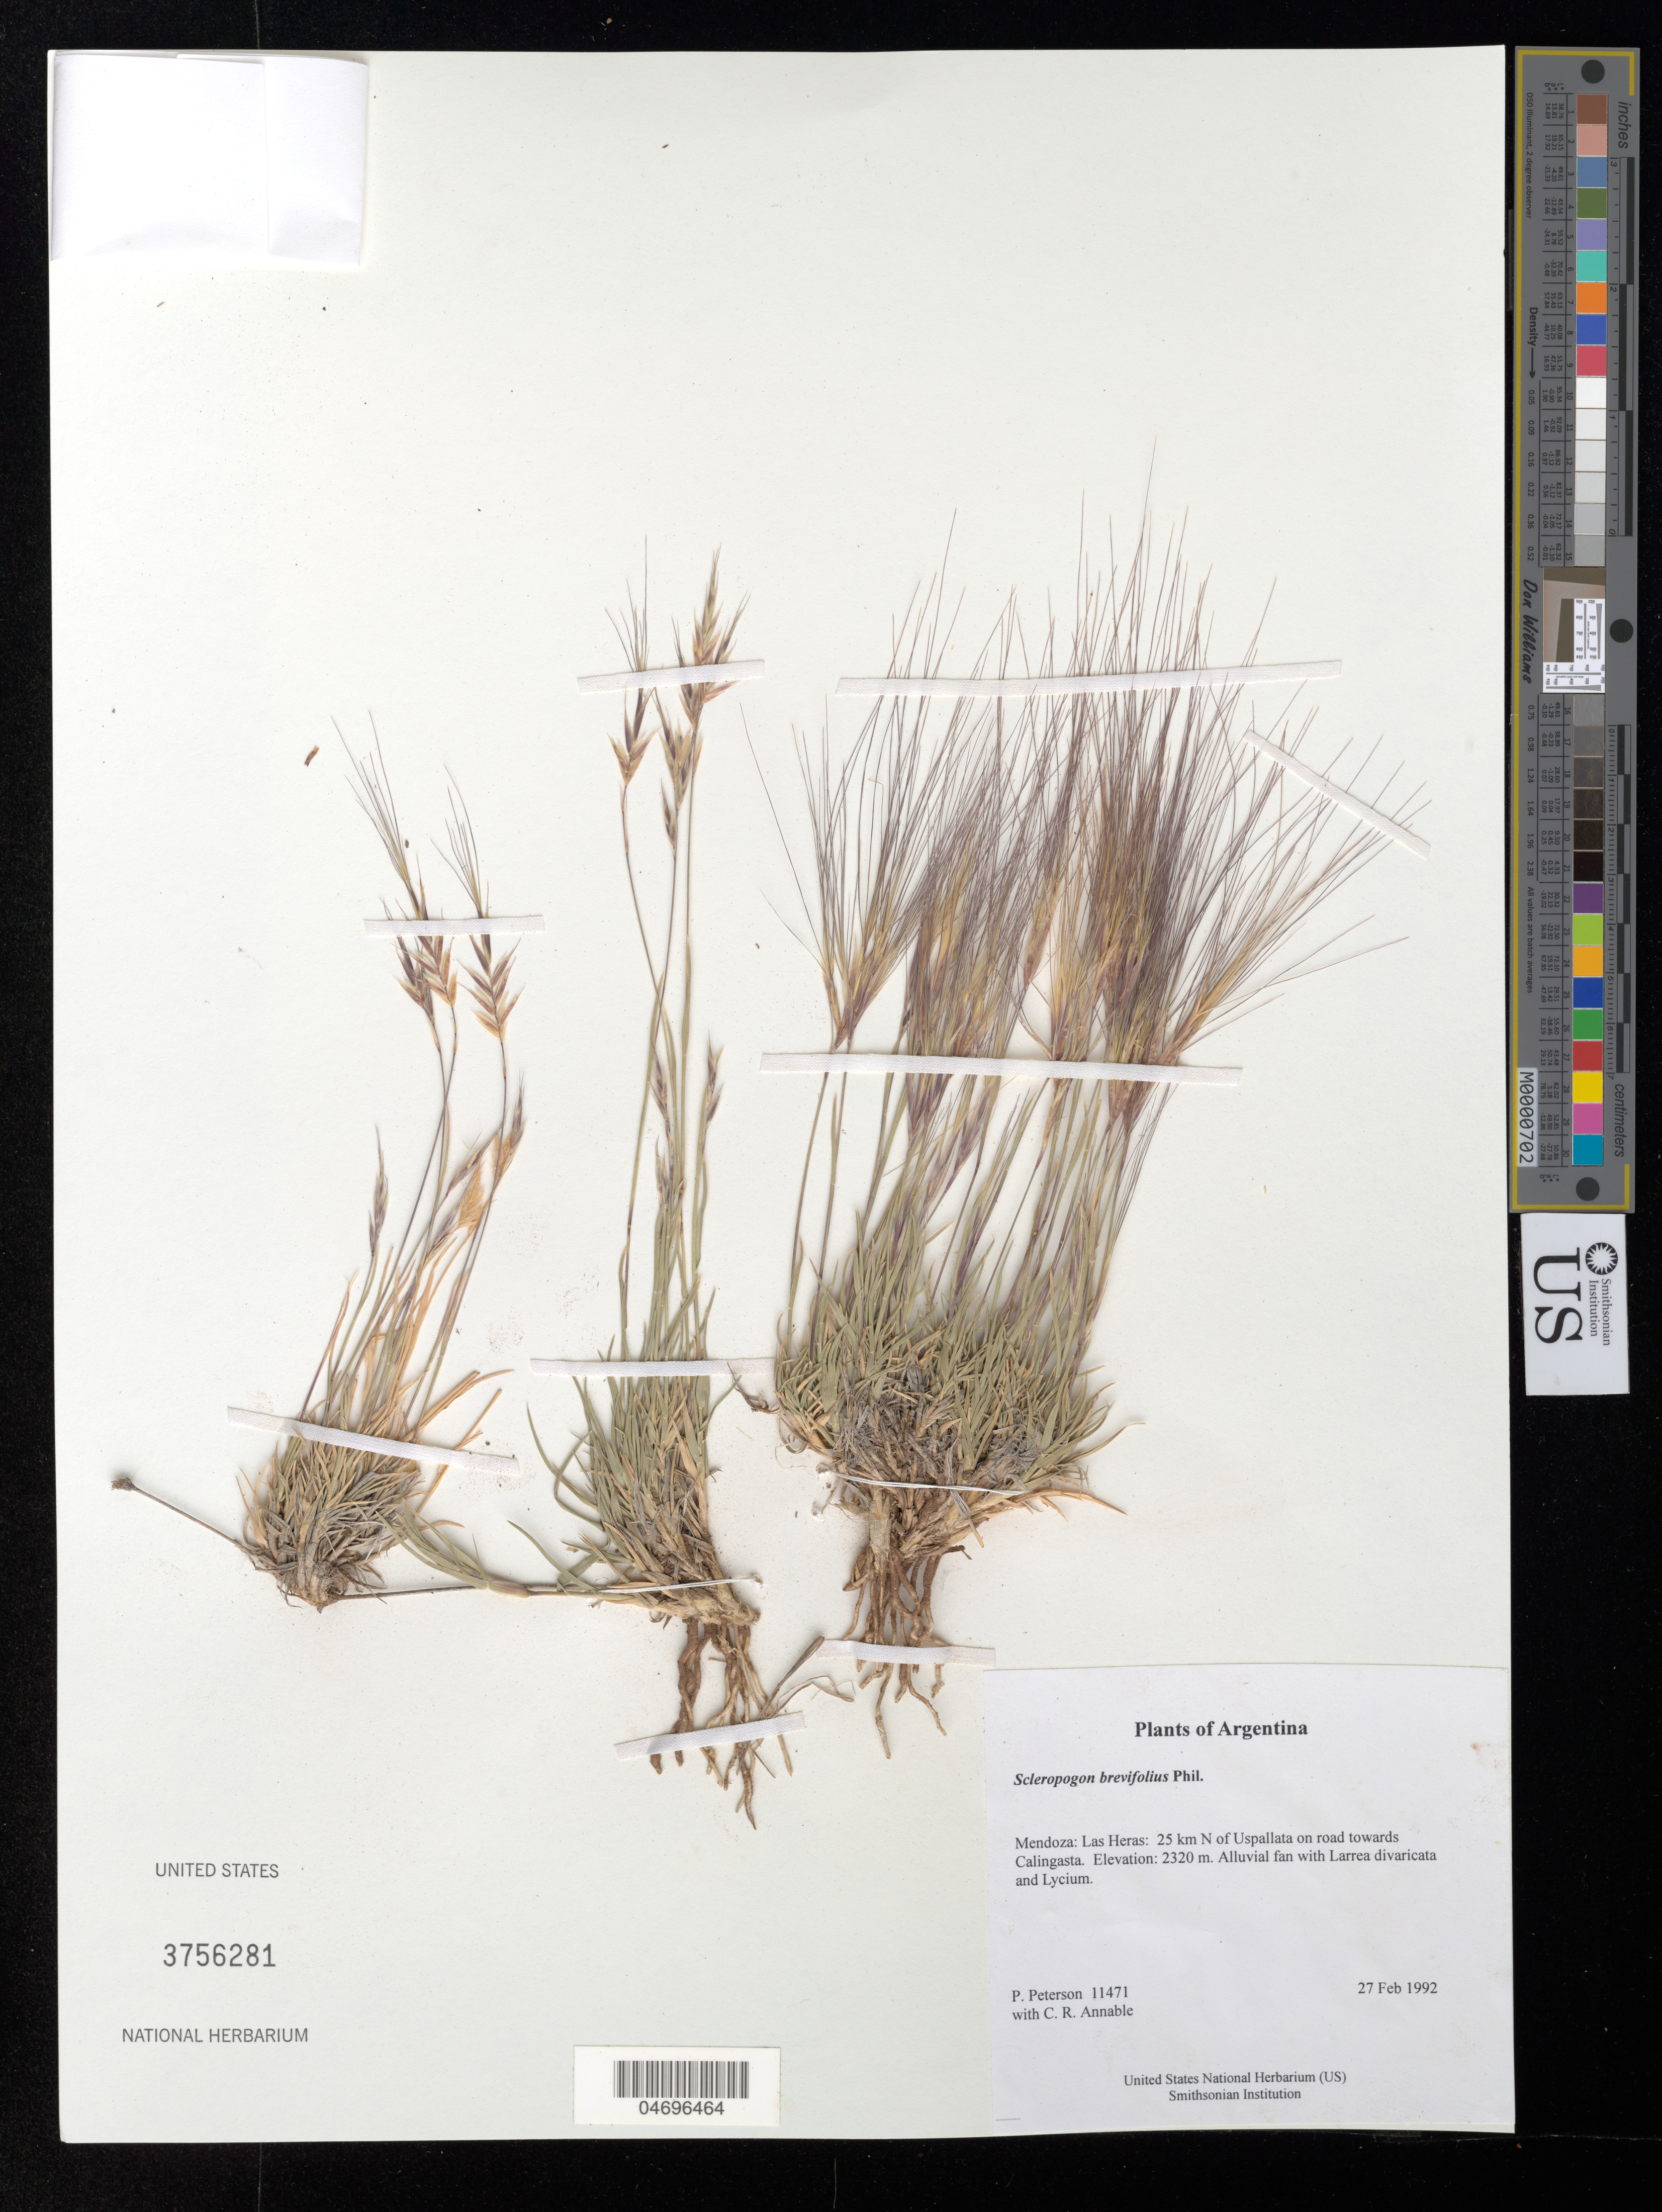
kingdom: Plantae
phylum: Tracheophyta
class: Liliopsida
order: Poales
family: Poaceae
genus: Scleropogon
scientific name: Scleropogon brevifolius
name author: Phil.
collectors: P. M. Peterson & C. R. Annable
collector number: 11471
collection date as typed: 27 Feb 1992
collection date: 1992-02-27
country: Argentina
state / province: Mendoza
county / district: Las Heras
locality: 25 km N of Uspallata on road towards Calingasta.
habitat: Alluvial fan with Larrea divaricata and Lycium.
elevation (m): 2320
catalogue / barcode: US 3756281